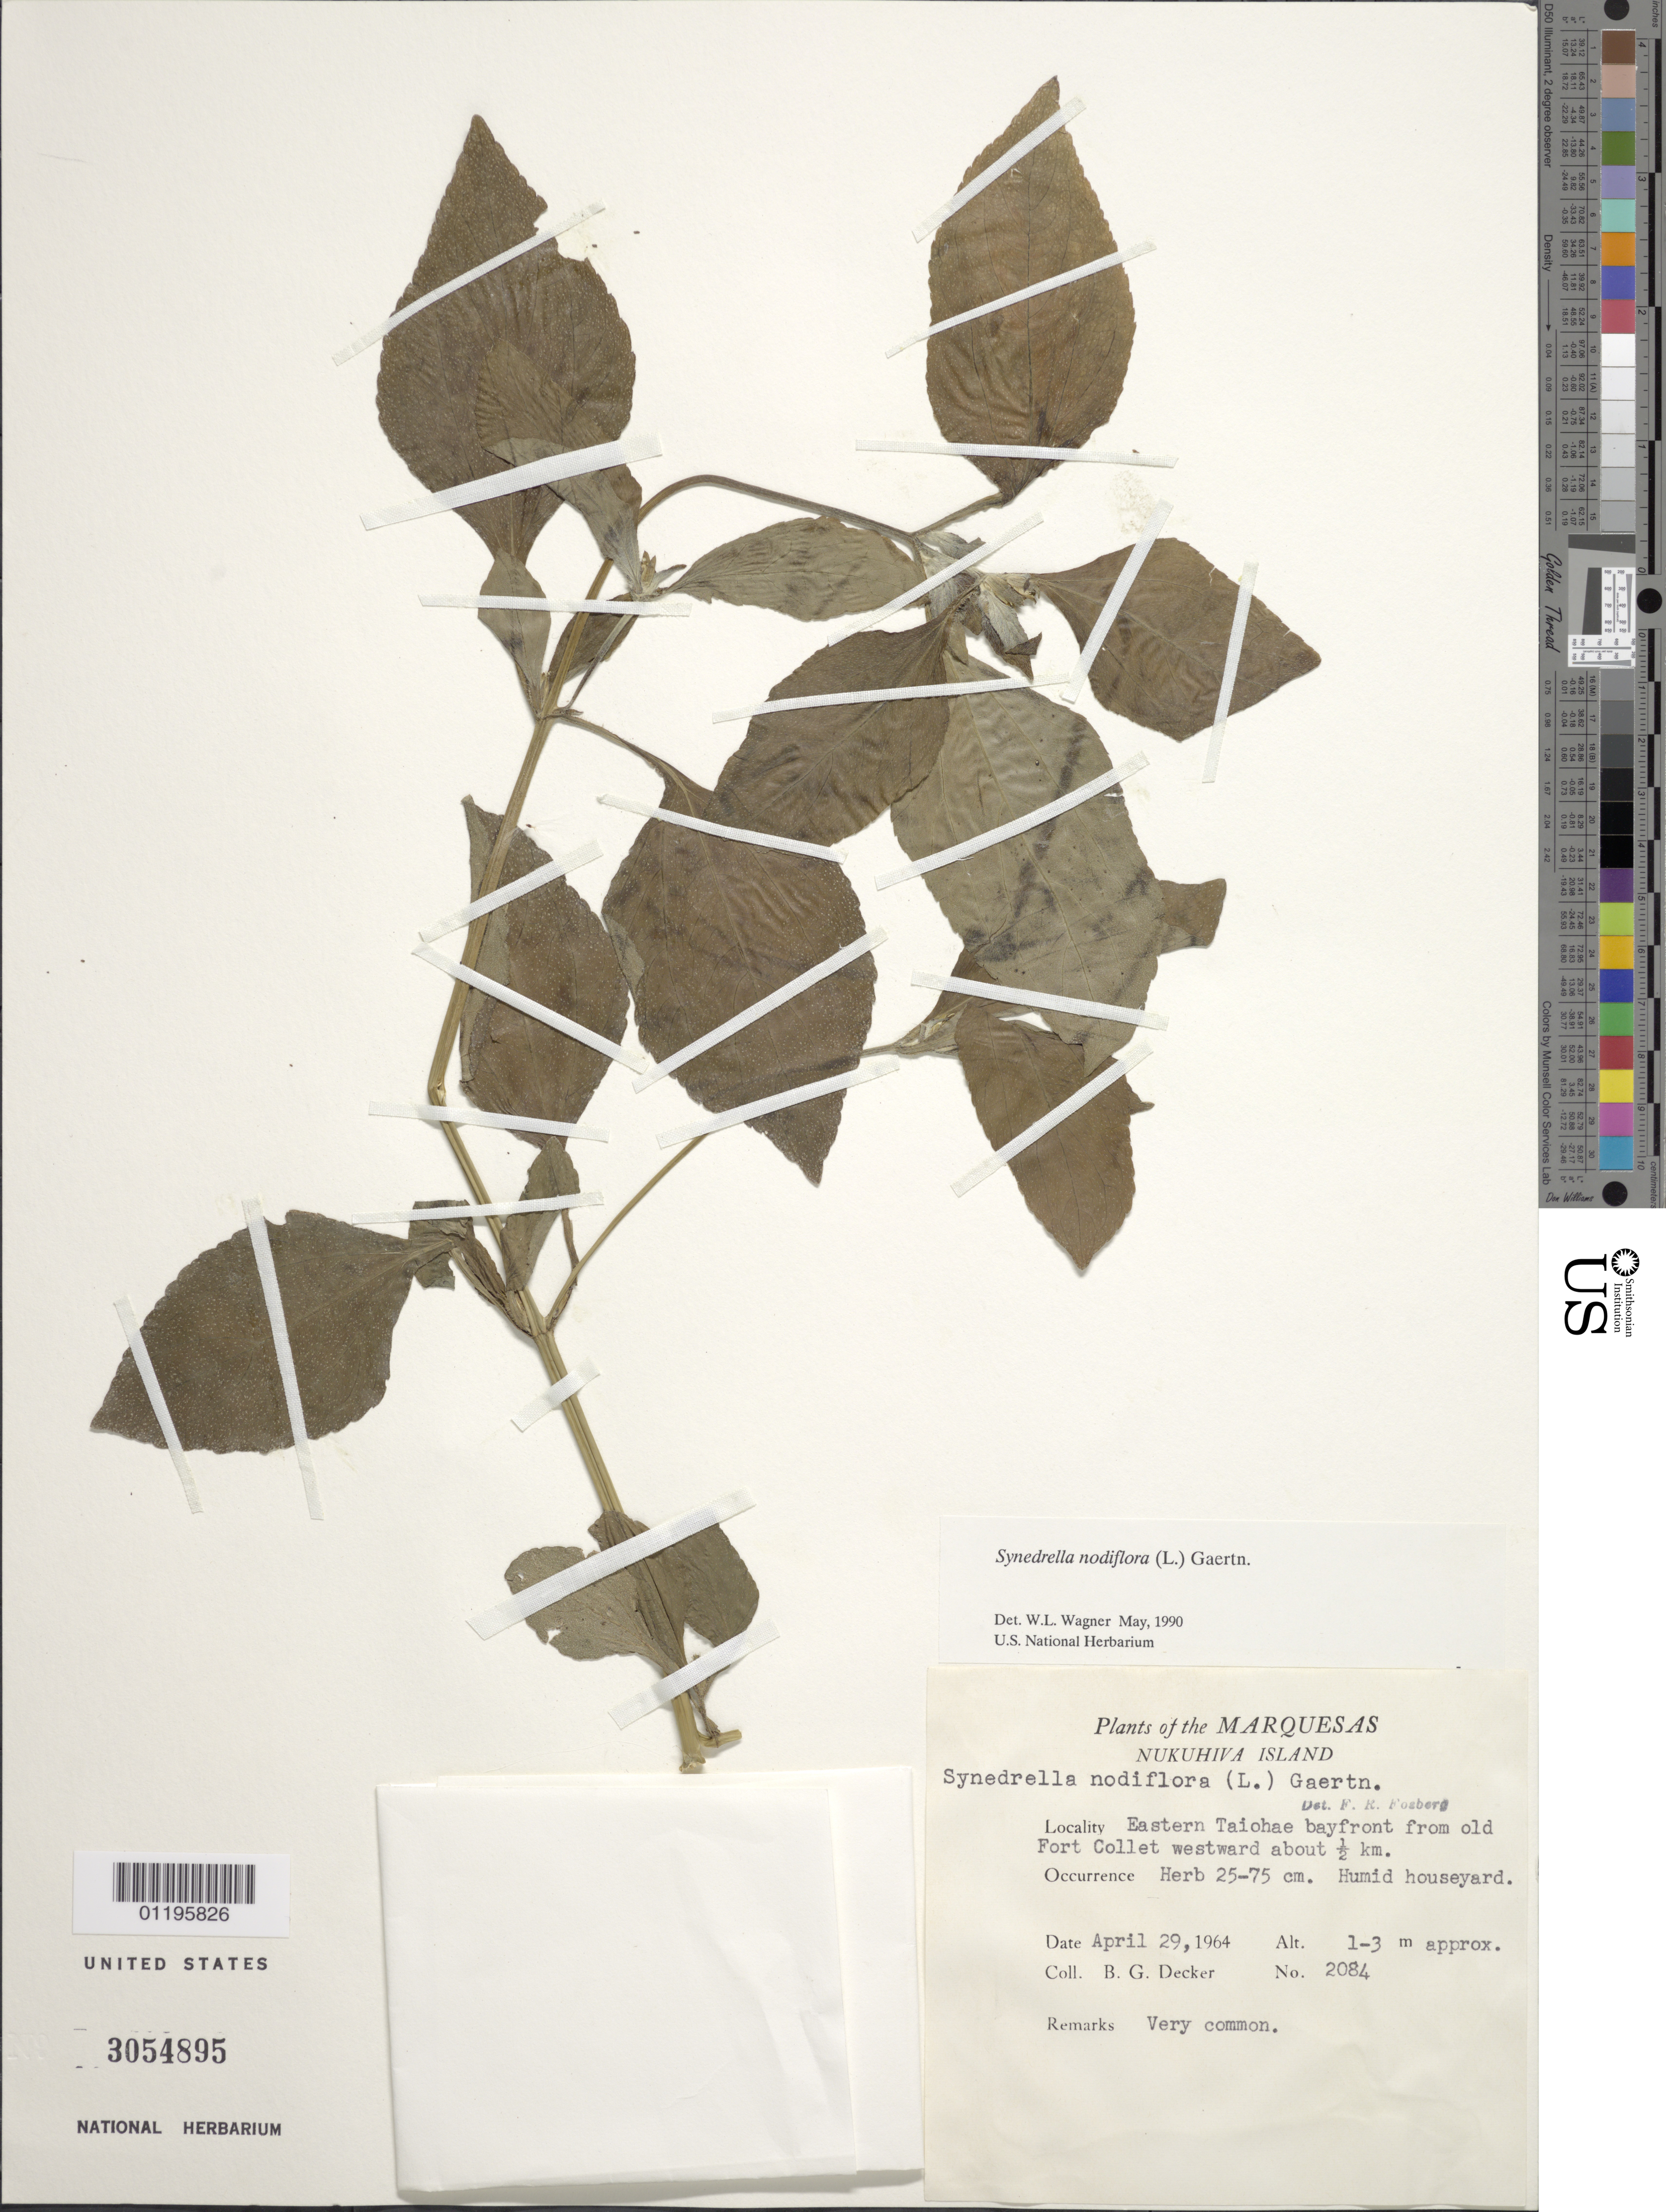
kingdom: Plantae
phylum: Tracheophyta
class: Magnoliopsida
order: Asterales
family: Asteraceae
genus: Synedrella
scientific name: Synedrella nodiflora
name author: (L.) Gaertn.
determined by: Wagner, W. L., (BOT), Smithsonian Institution - National Museum of Natural History (UNITED STATES)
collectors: B. G. Decker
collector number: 2084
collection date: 1964-04-29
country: French Polynesia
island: Nuku Hiva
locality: E Taiohae bayfront from old Fort Collet westward 0.5 km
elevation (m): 1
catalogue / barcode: US 3054895